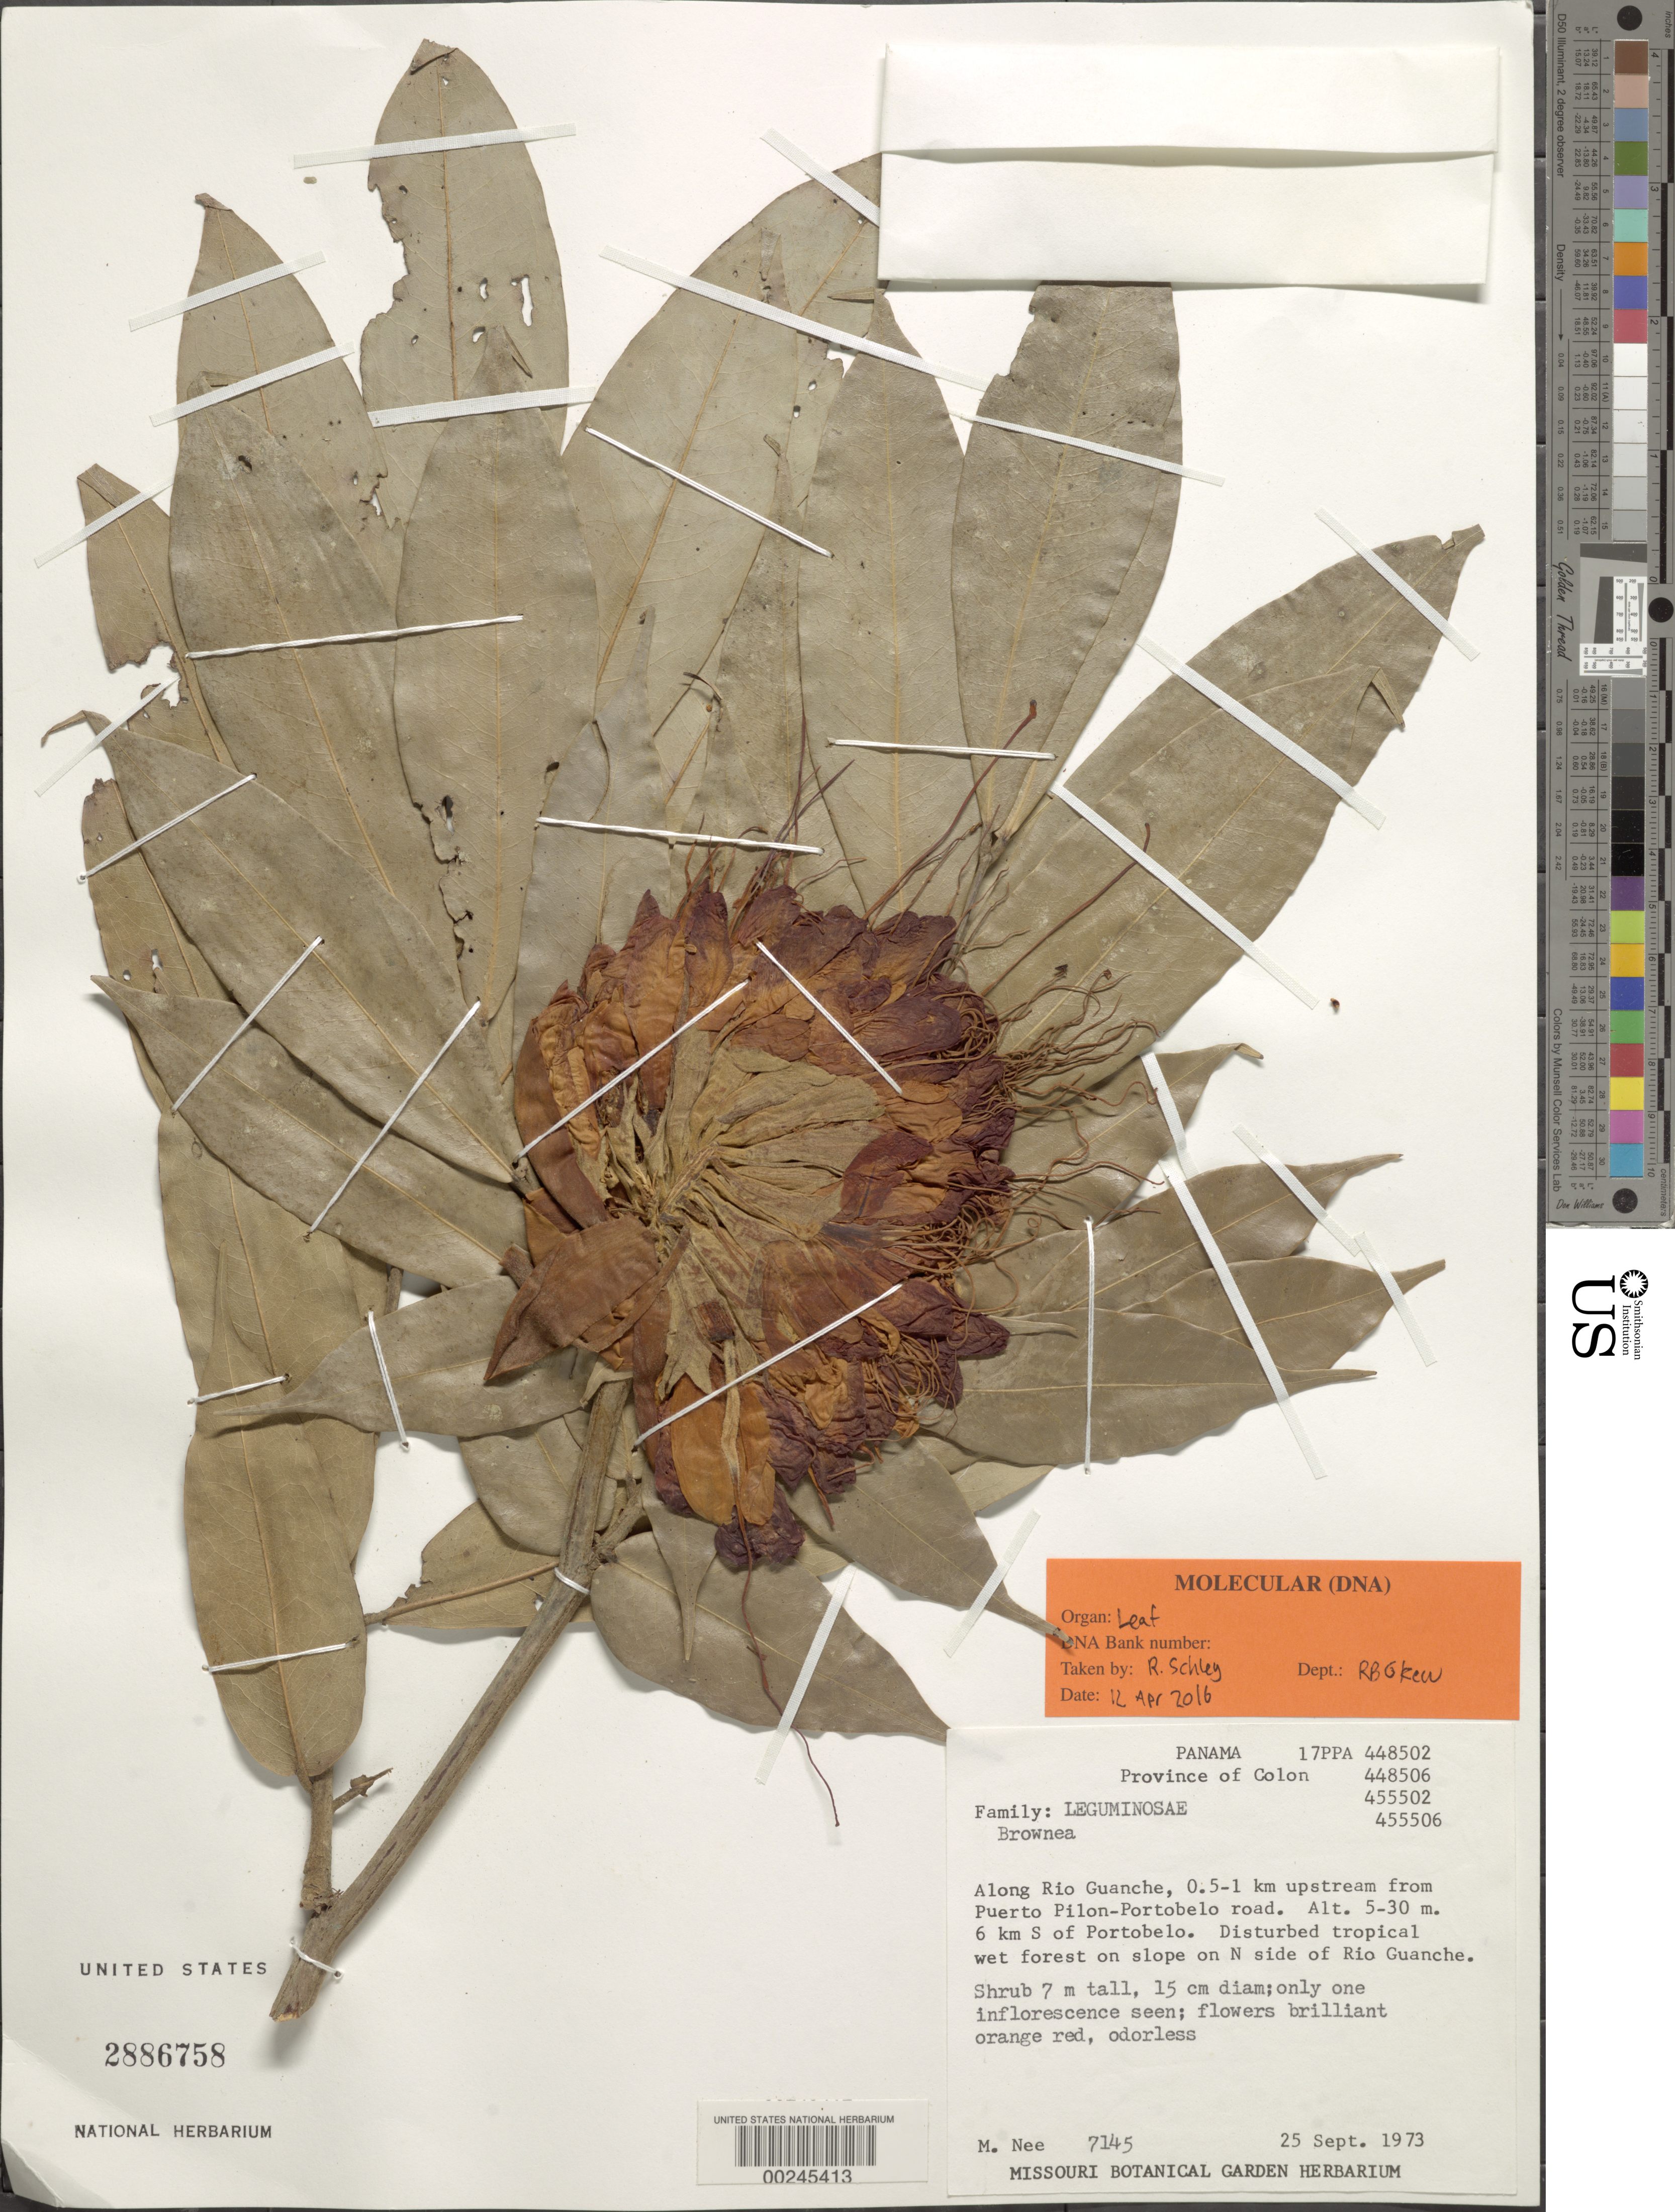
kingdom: Plantae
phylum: Tracheophyta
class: Magnoliopsida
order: Fabales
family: Fabaceae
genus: Brownea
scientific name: Brownea macrophylla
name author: B.L. Linden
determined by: Santos-Silva, J.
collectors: M. Nee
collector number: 7145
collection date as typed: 25 Sep 1973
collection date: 1973-09-25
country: Panama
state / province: Colón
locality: Along Rio Guanche, 0.5-1 km upstream from Puerto Pilon-Portobelo road; 6 km S of Portobelo; N side of Rio Guanche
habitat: Disturbed tropical wet forest on slope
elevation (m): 5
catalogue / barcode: US 2886758